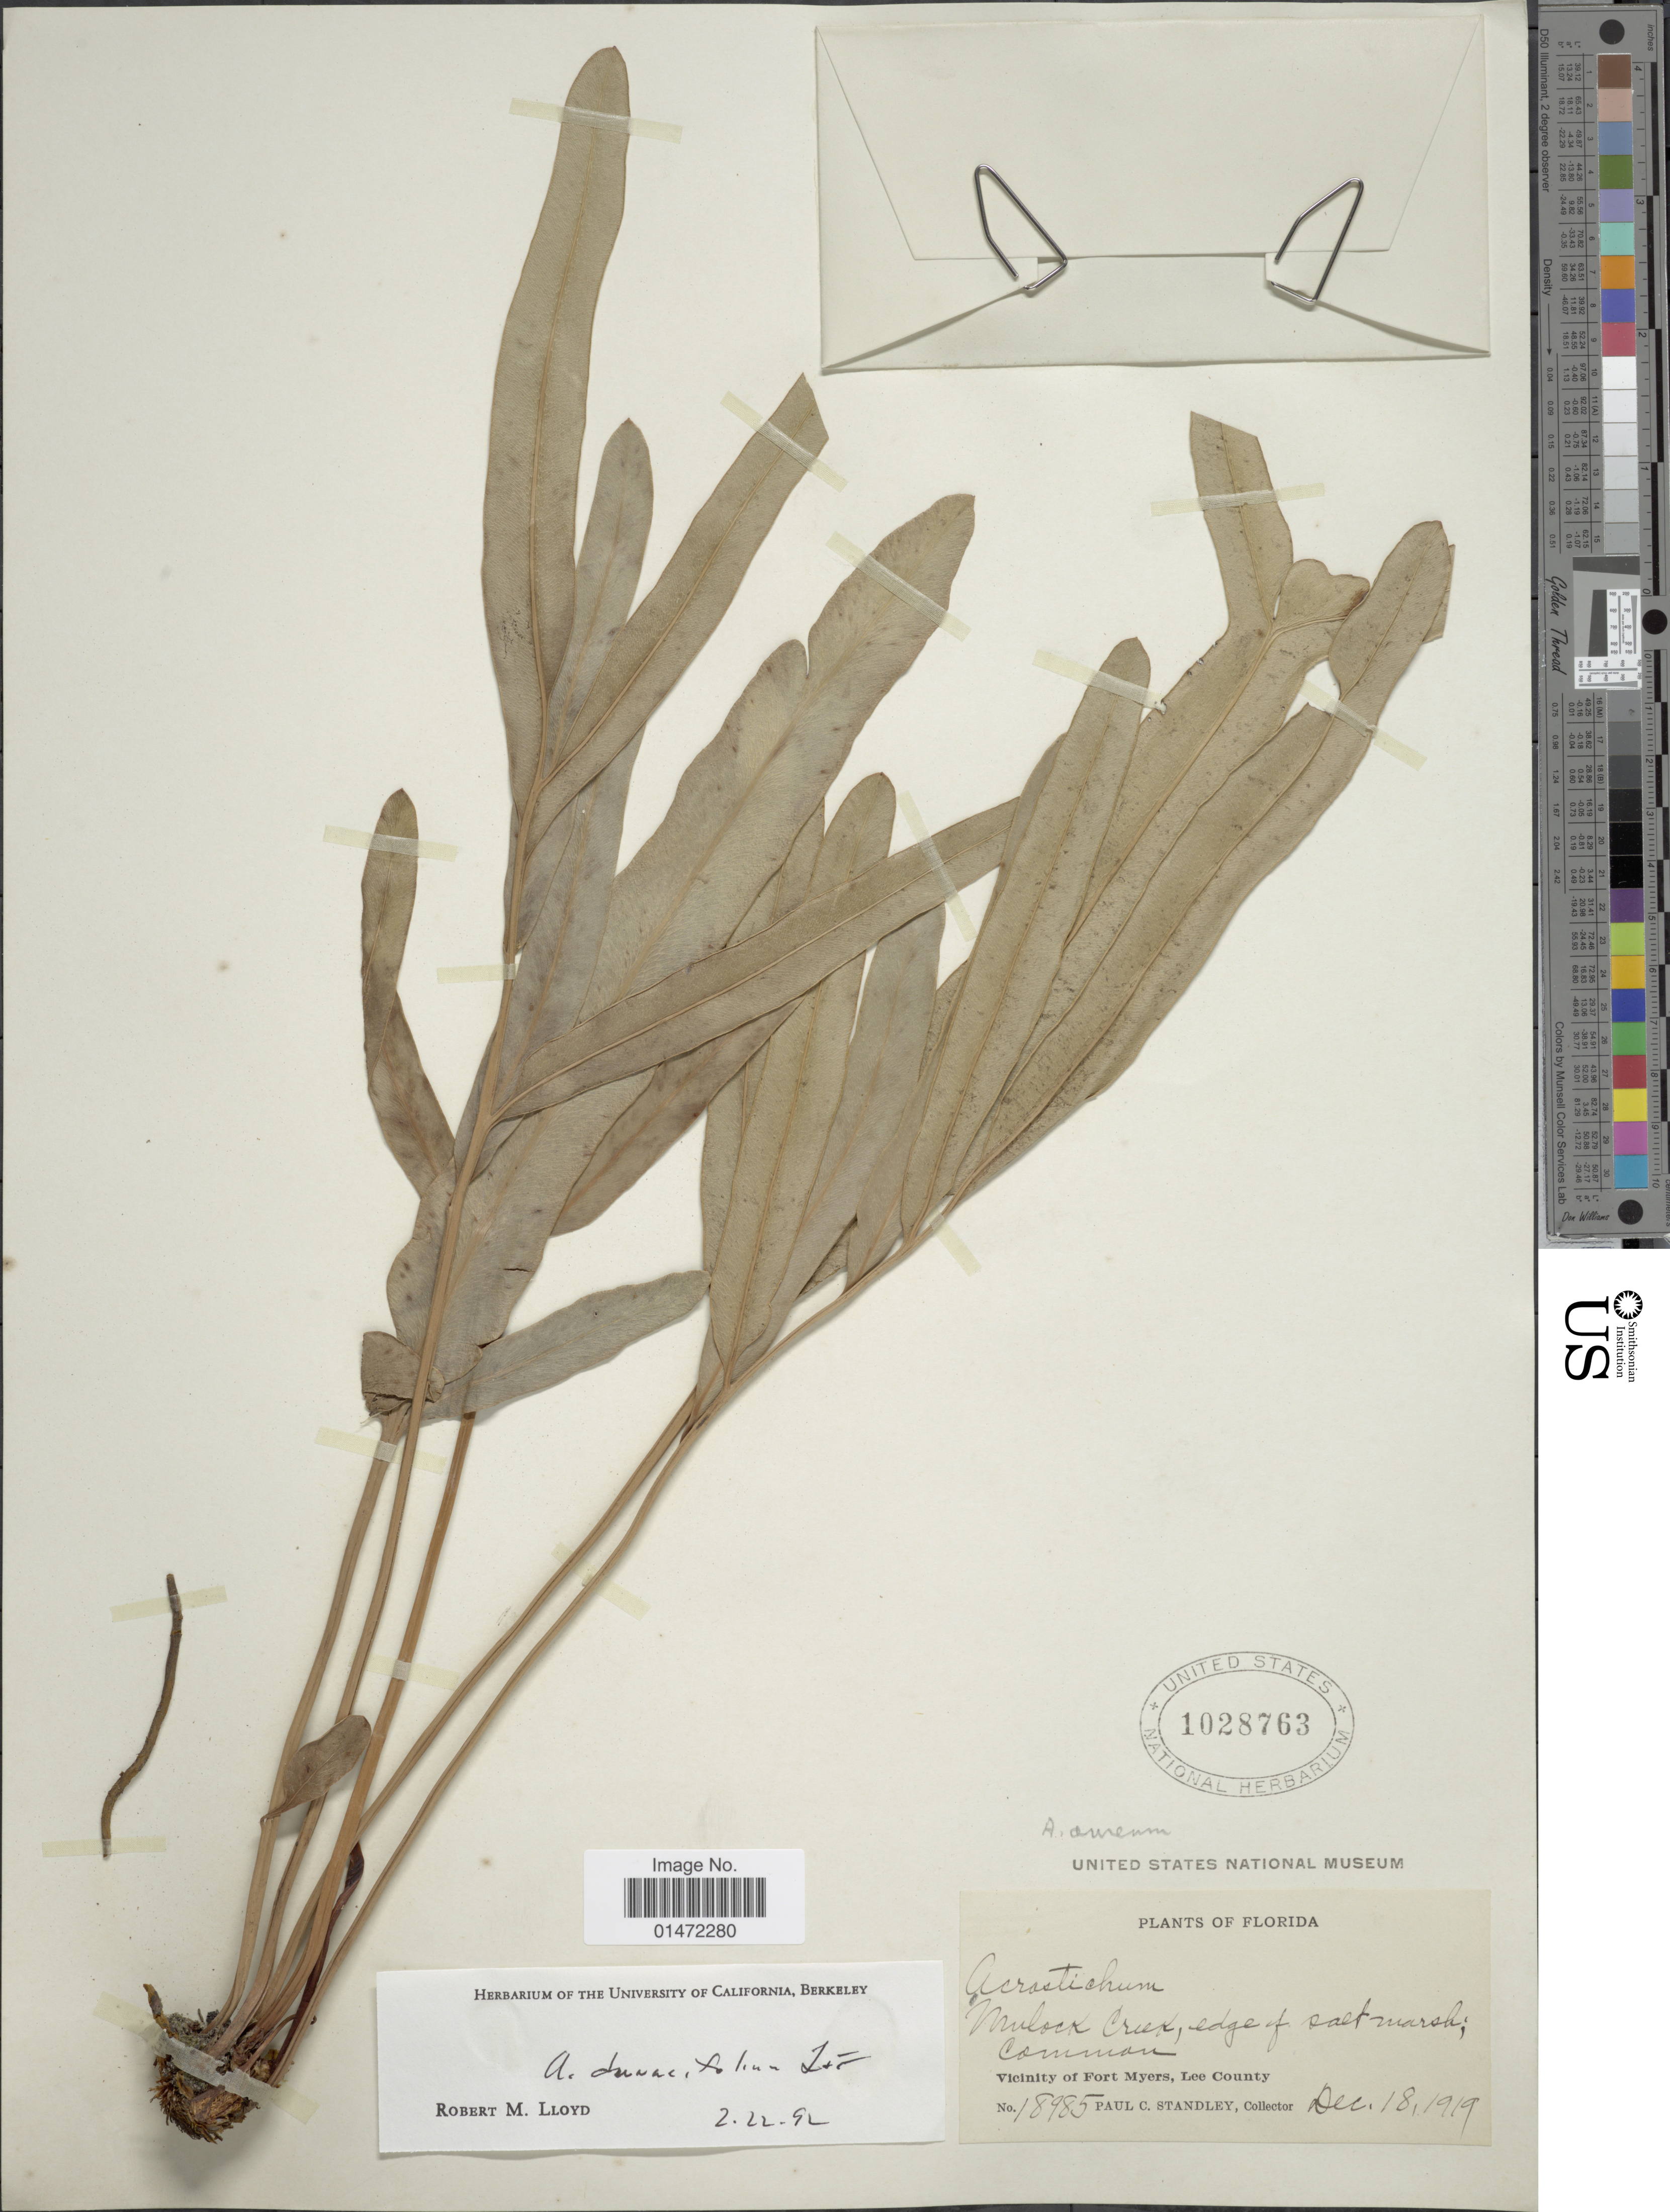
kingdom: Plantae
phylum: Tracheophyta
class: Polypodiopsida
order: Polypodiales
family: Pteridaceae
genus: Acrostichum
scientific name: Acrostichum danaeifolium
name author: Langsd. & Fisch.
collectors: P. C. Standley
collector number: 18985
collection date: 1919-12-18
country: United States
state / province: Florida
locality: Mulock Creek, edge of salt marsh; Common. Vicinity of Fort Myers, Lee County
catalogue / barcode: US 1028763